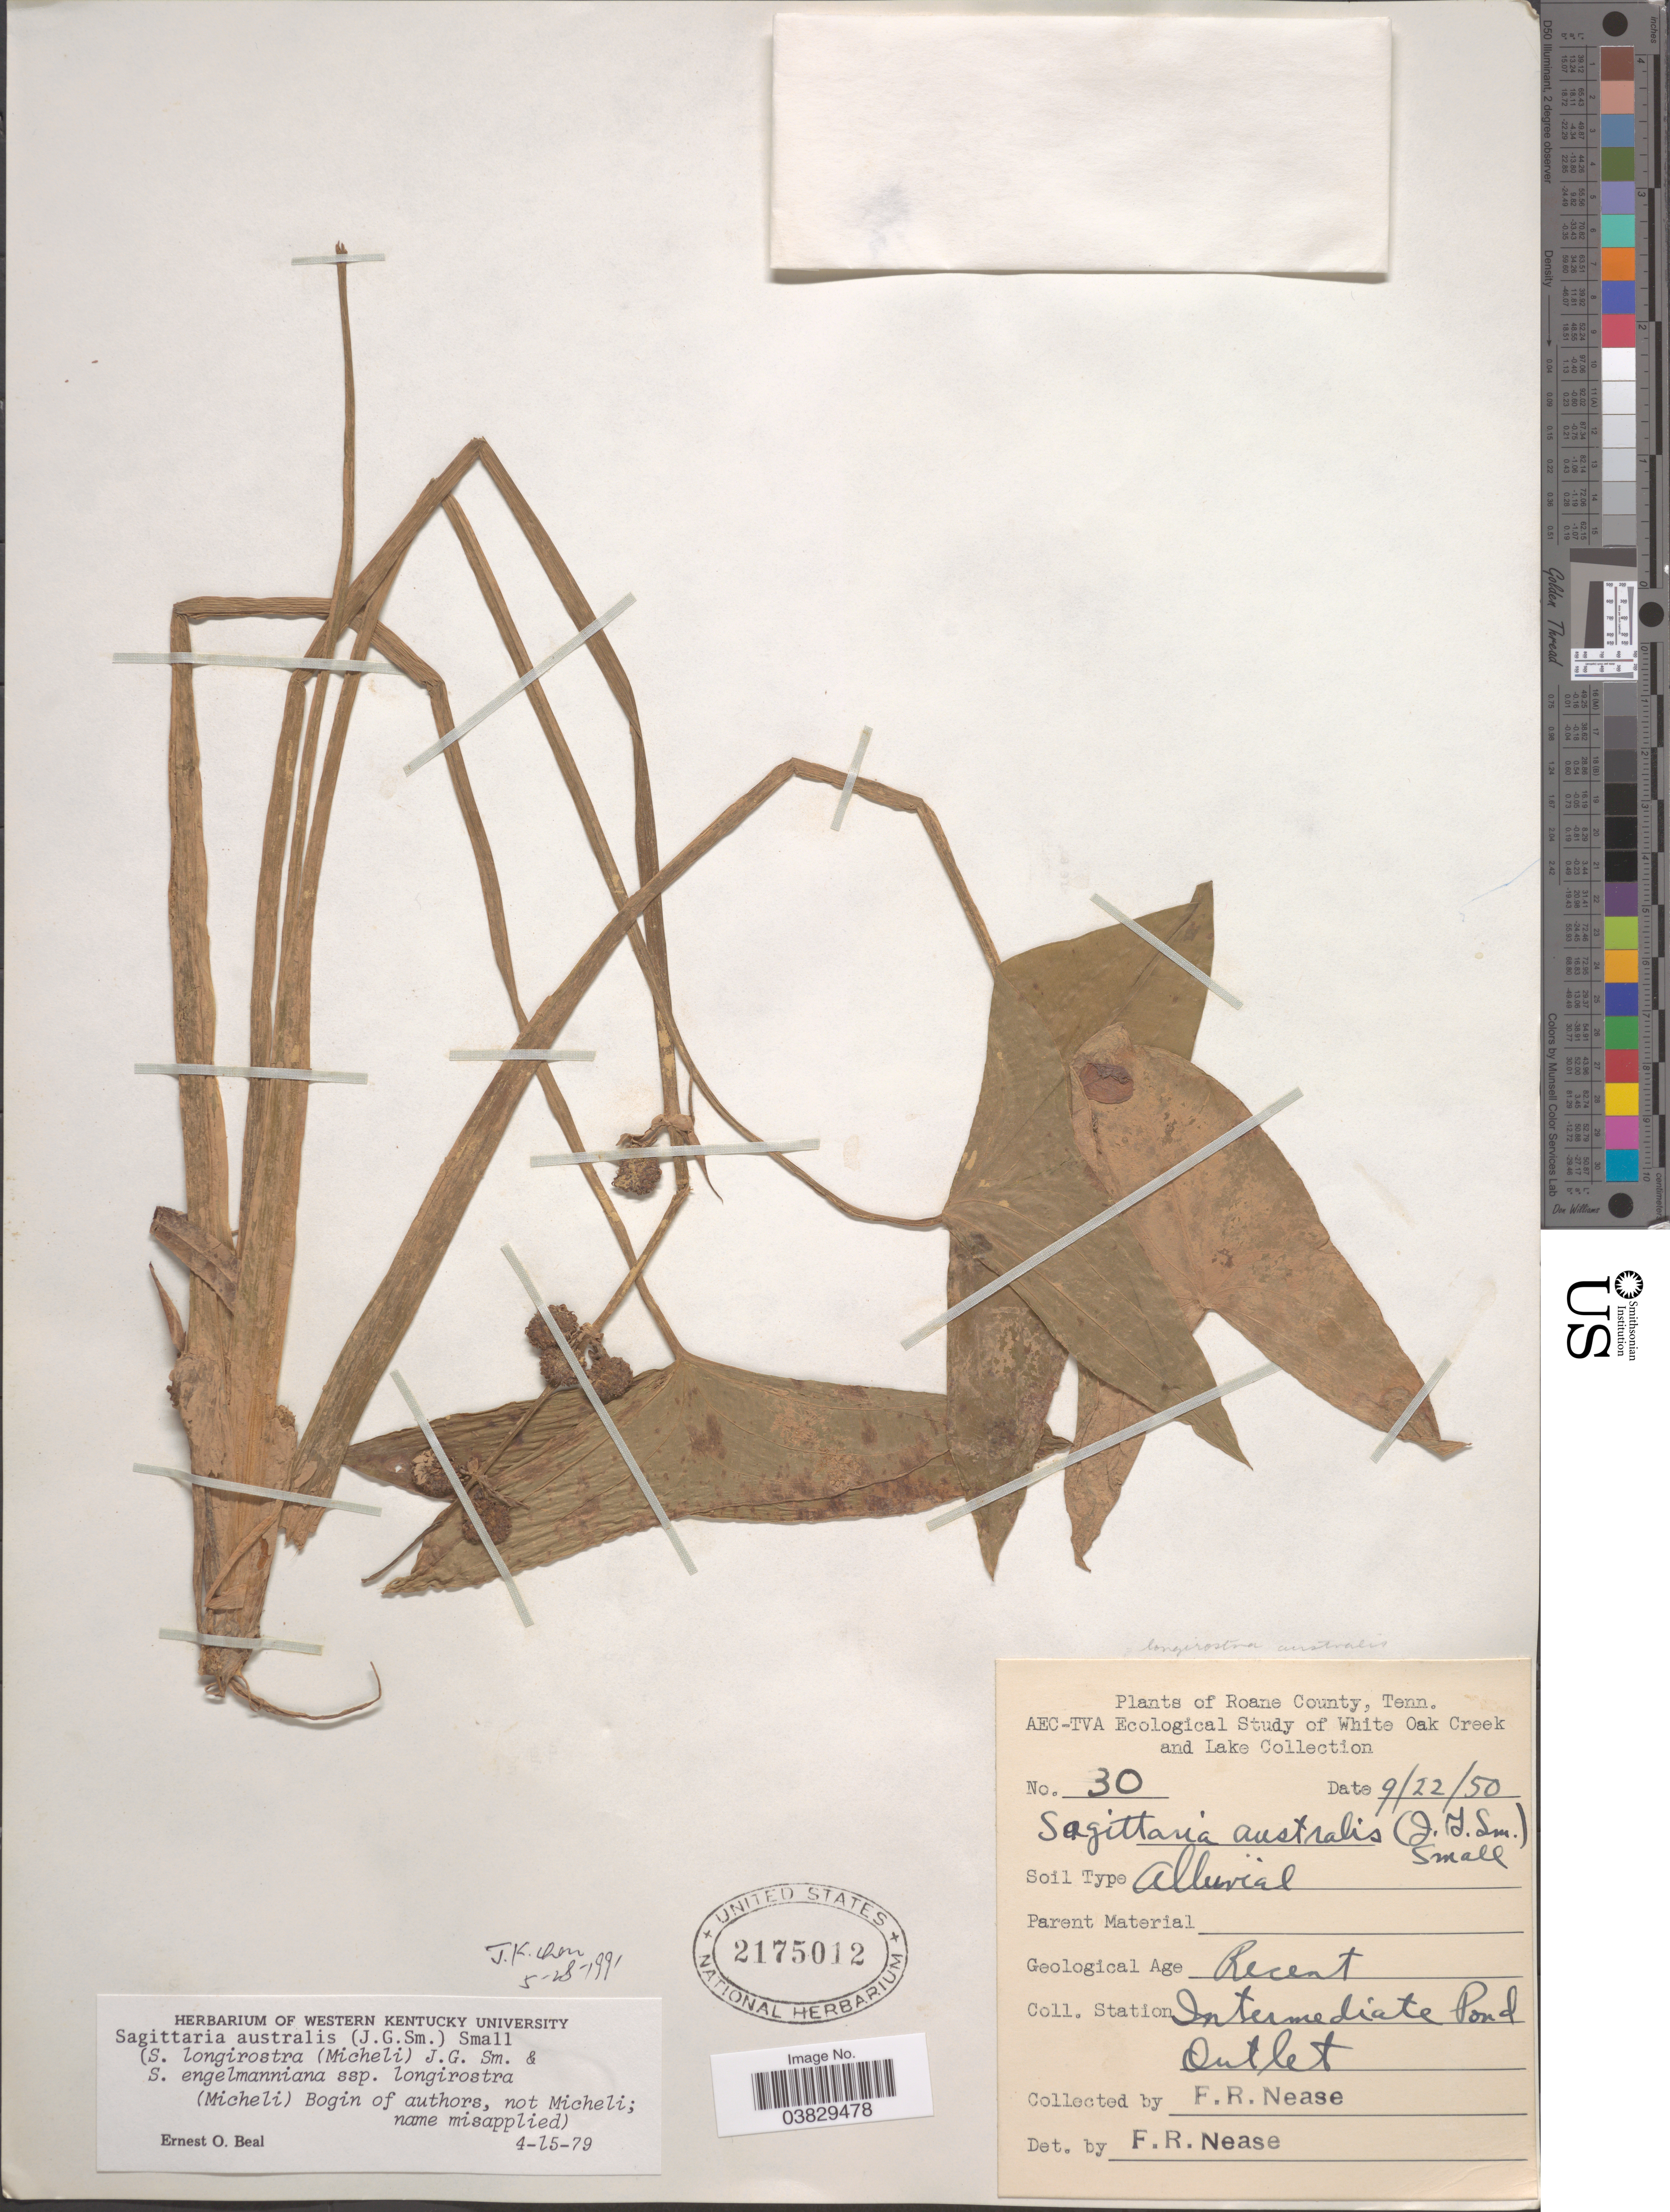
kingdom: Plantae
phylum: Tracheophyta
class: Liliopsida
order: Alismatales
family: Alismataceae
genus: Sagittaria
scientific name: Sagittaria australis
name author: (J.G. Sm. ex C. Mohr) Small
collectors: F. Nease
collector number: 30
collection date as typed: Transcribed d/m/y: 22/9/50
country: United States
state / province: Tennessee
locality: Roane County. Intermediate Pond, Outlet.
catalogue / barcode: US 2175012